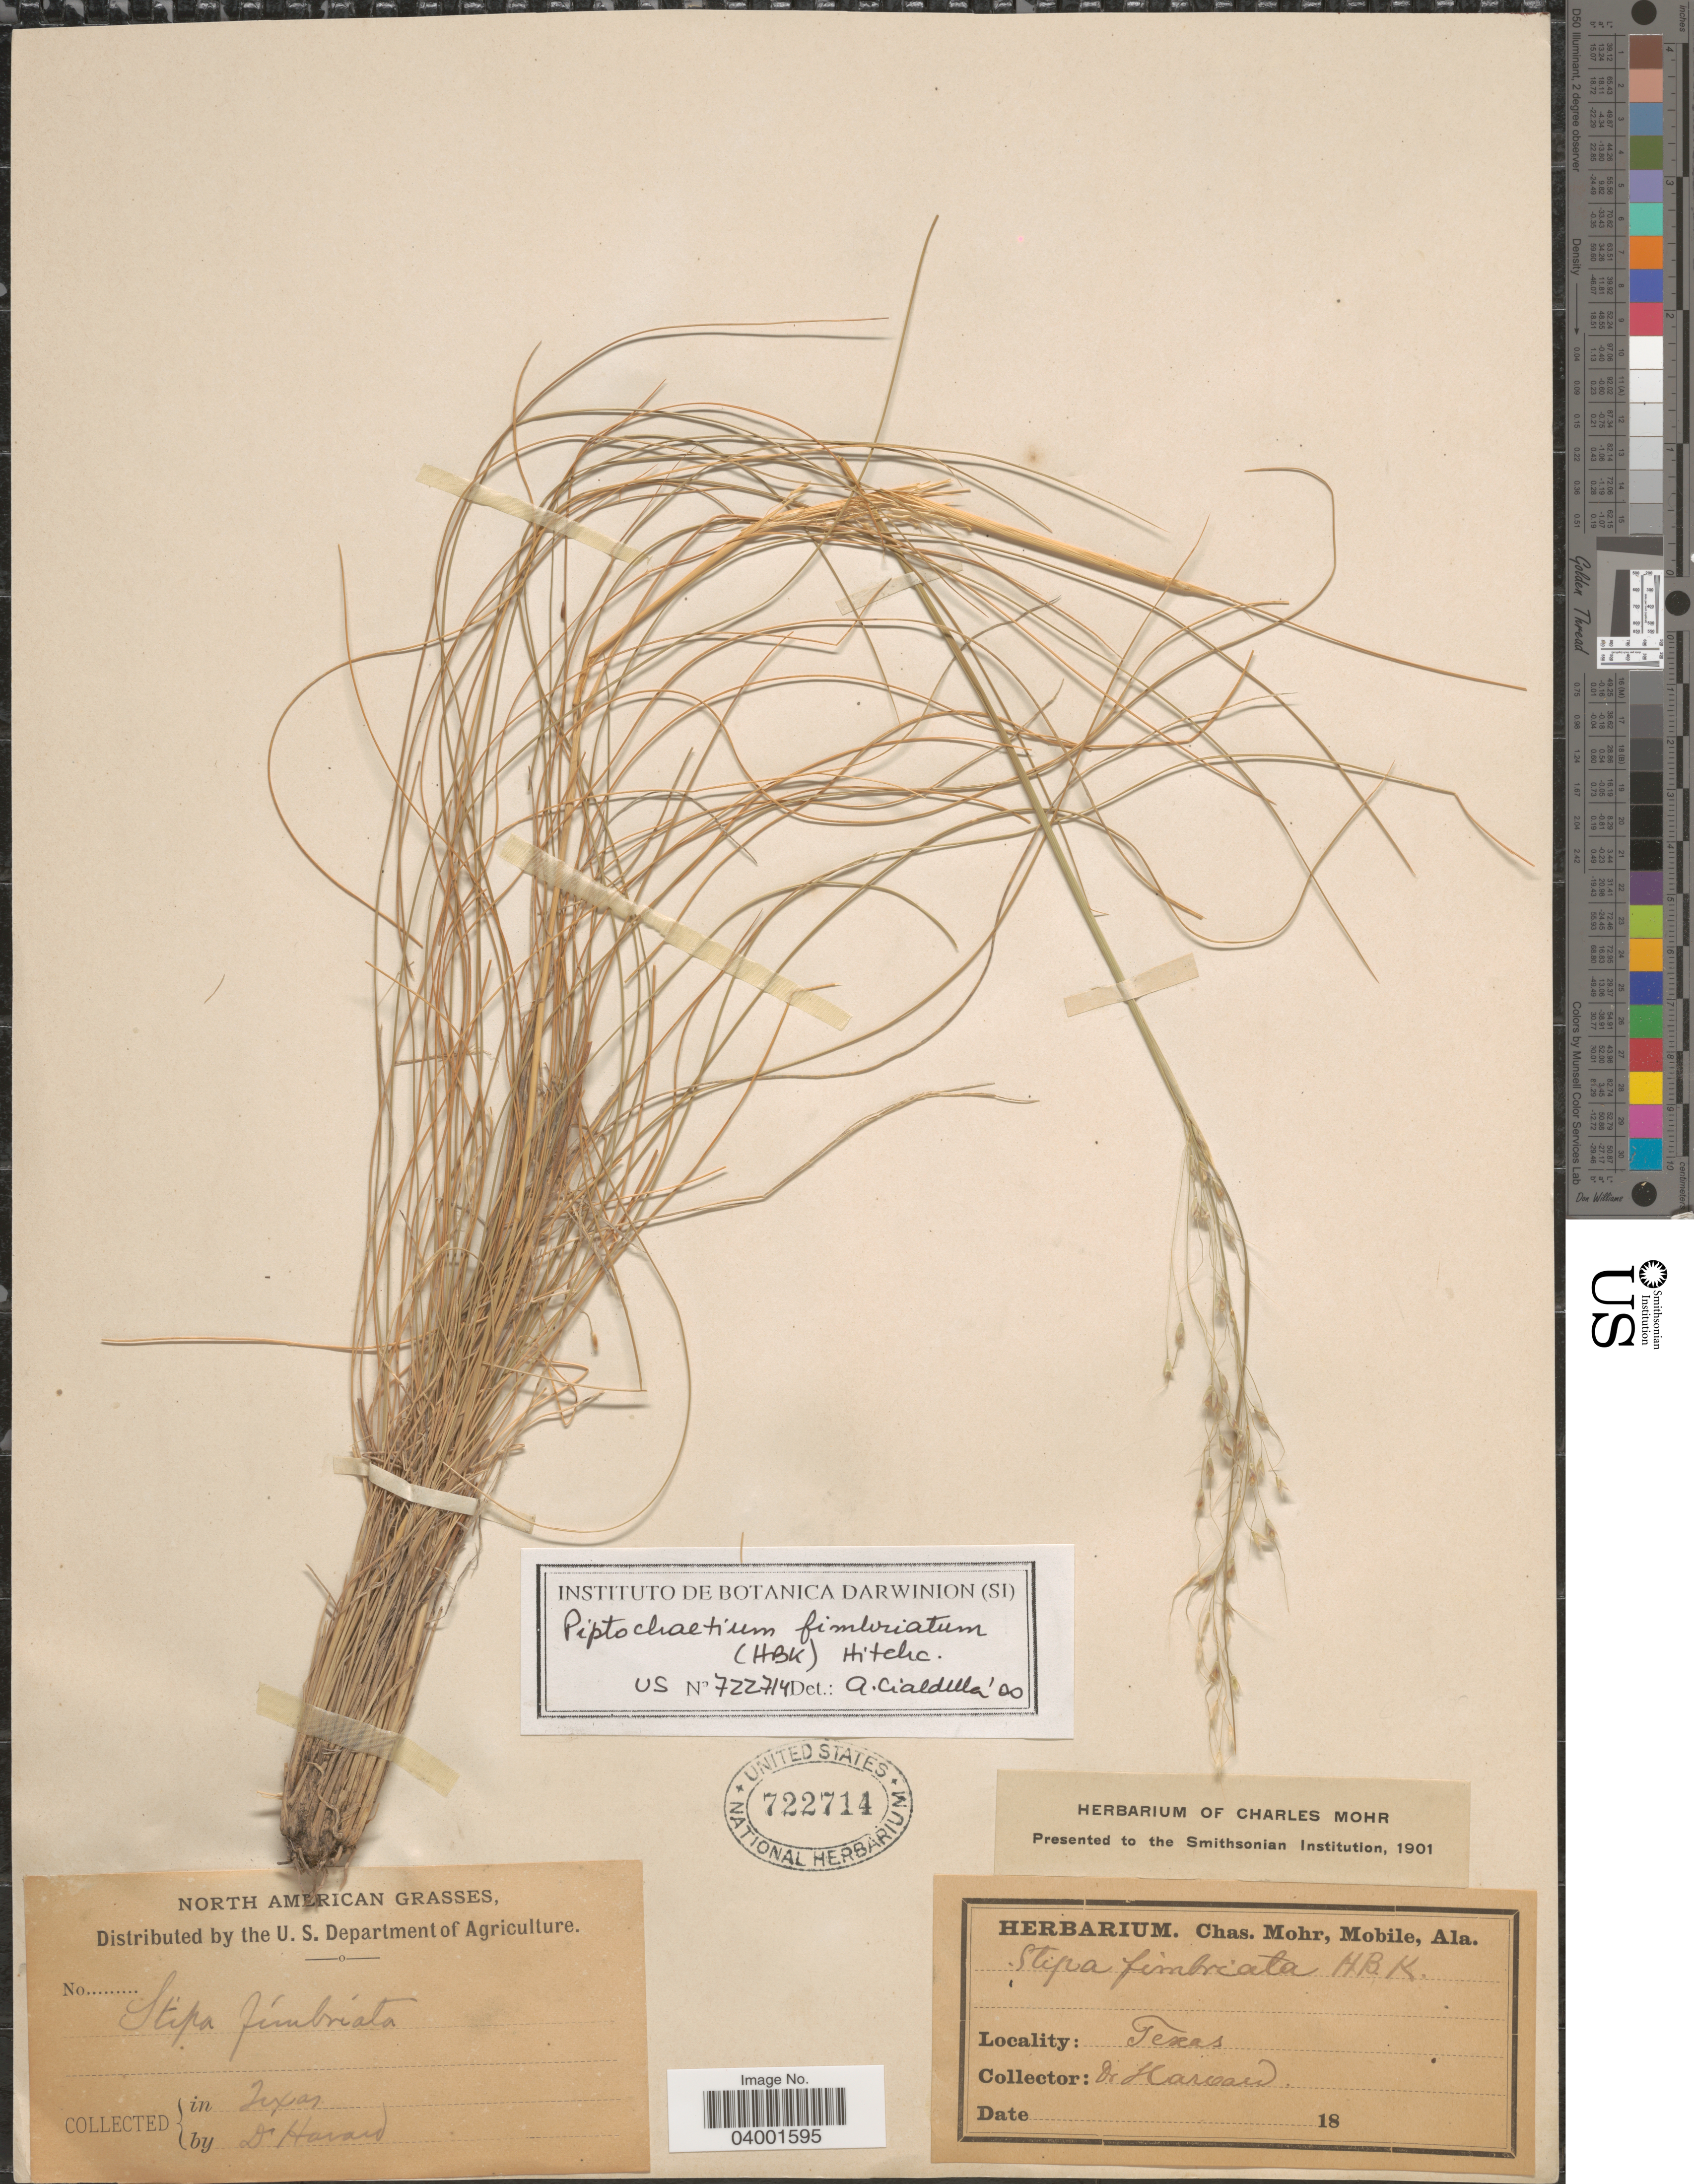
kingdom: Plantae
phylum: Tracheophyta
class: Liliopsida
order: Poales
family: Poaceae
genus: Piptochaetium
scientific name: Piptochaetium fimbriatum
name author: (Kunth) Hitchc.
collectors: Havard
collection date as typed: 18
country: United States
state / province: Texas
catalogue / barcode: US 722714